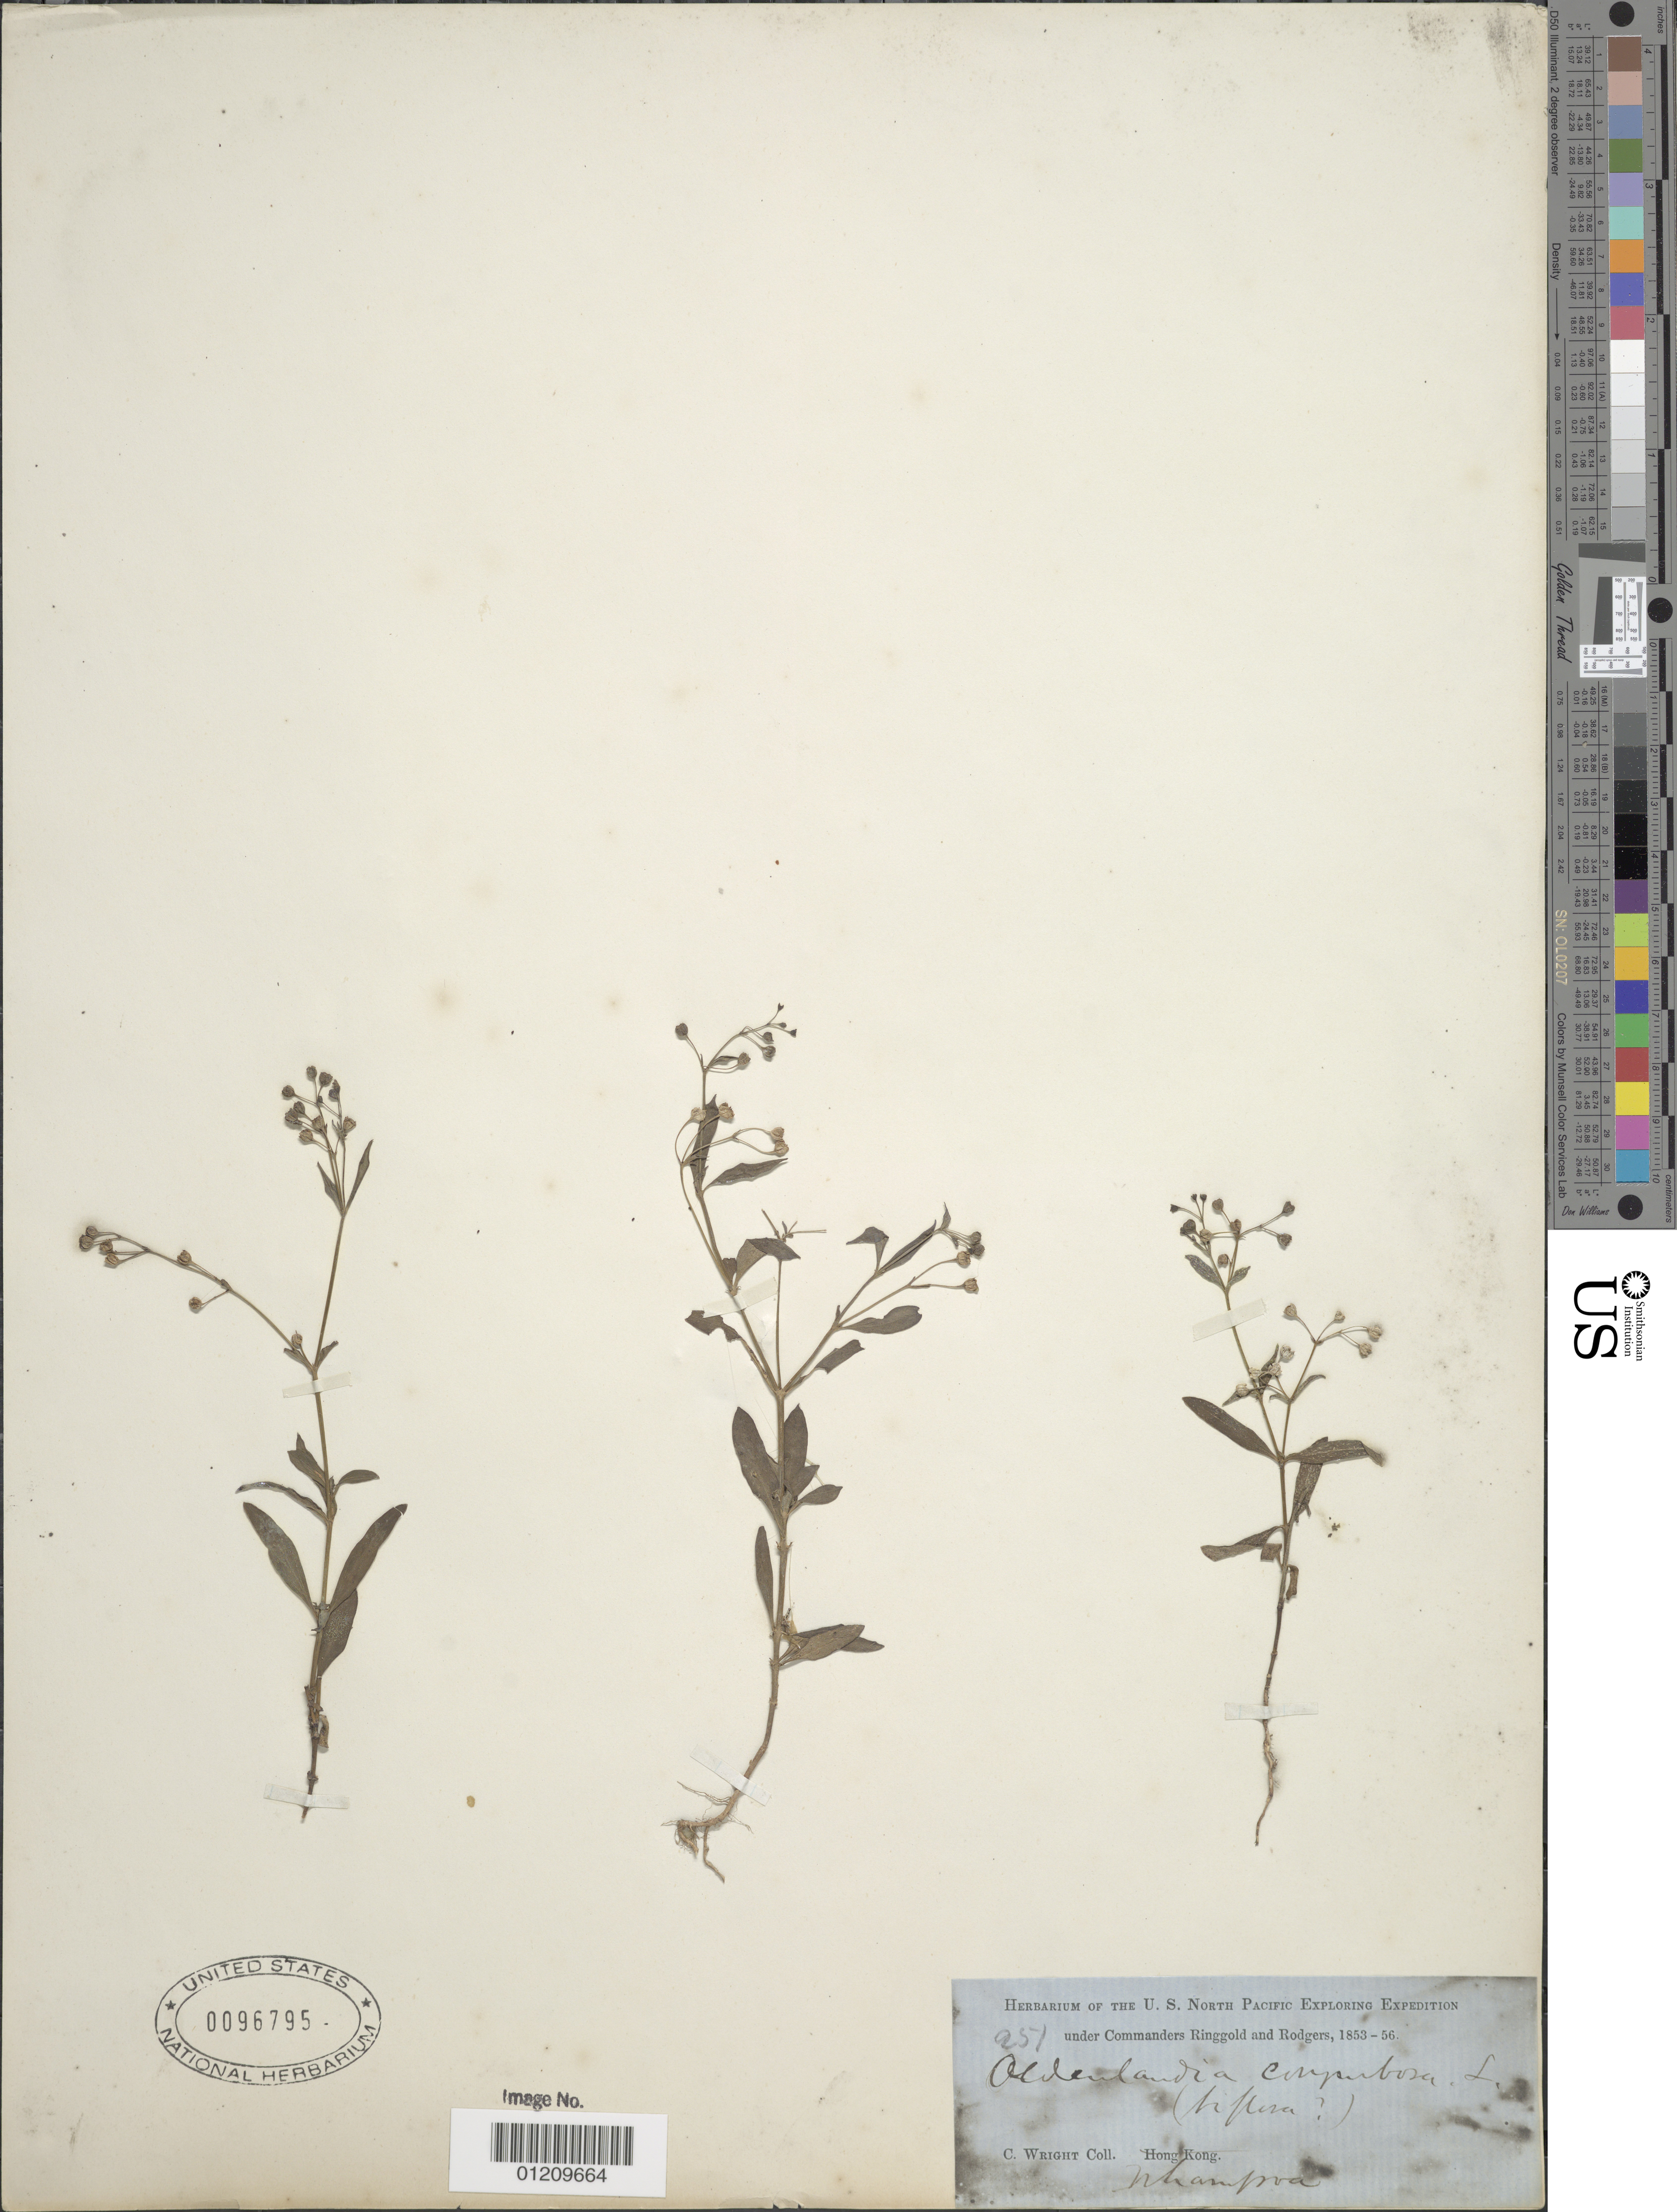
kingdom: Plantae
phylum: Tracheophyta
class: Magnoliopsida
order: Gentianales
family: Rubiaceae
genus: Oldenlandia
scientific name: Oldenlandia corymbosa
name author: L.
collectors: C. Wright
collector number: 251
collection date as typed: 1853 to -- --- 1856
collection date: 1853/1856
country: China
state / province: Hong Kong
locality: Whampoa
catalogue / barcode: US 96795